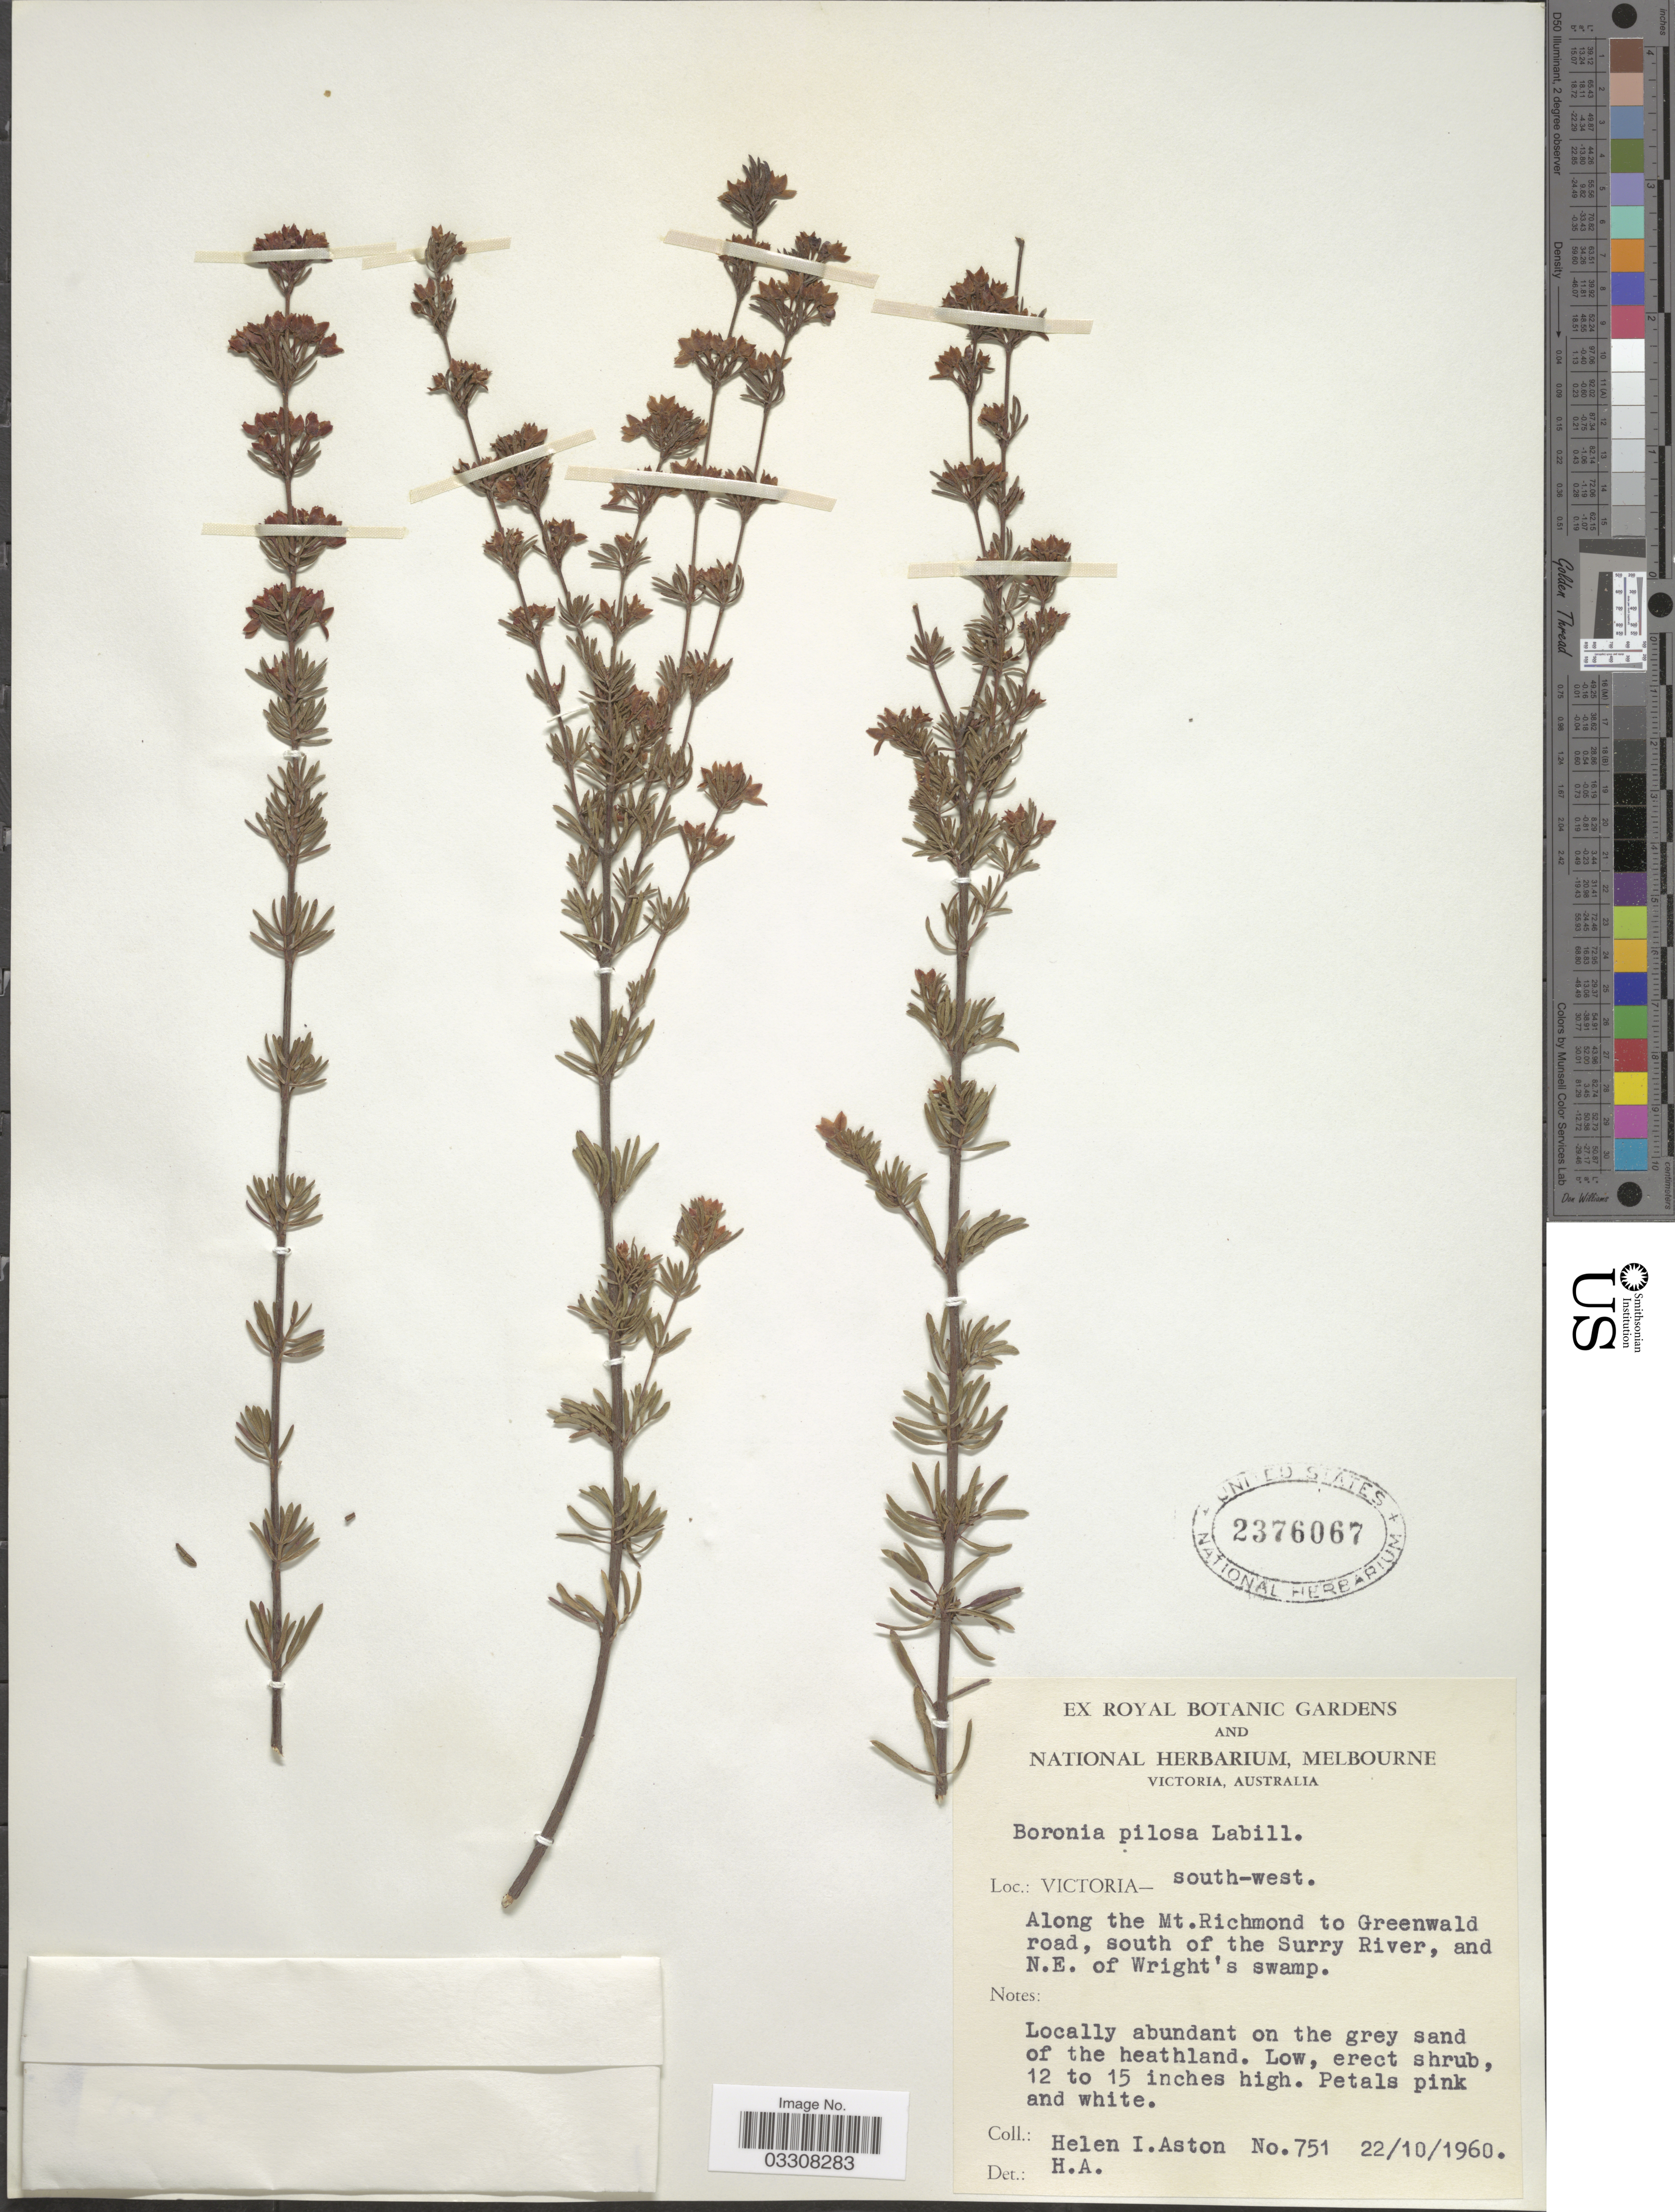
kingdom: Plantae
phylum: Tracheophyta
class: Magnoliopsida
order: Sapindales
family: Rutaceae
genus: Boronia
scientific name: Boronia pilosa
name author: Labill.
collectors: H. I. Aston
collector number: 751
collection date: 1960-10-22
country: Australia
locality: South-west. Along the Mt. Richmond to Greenwald road, south of the Surry River, and N.E. of Wright's swamp.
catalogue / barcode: US 2376067